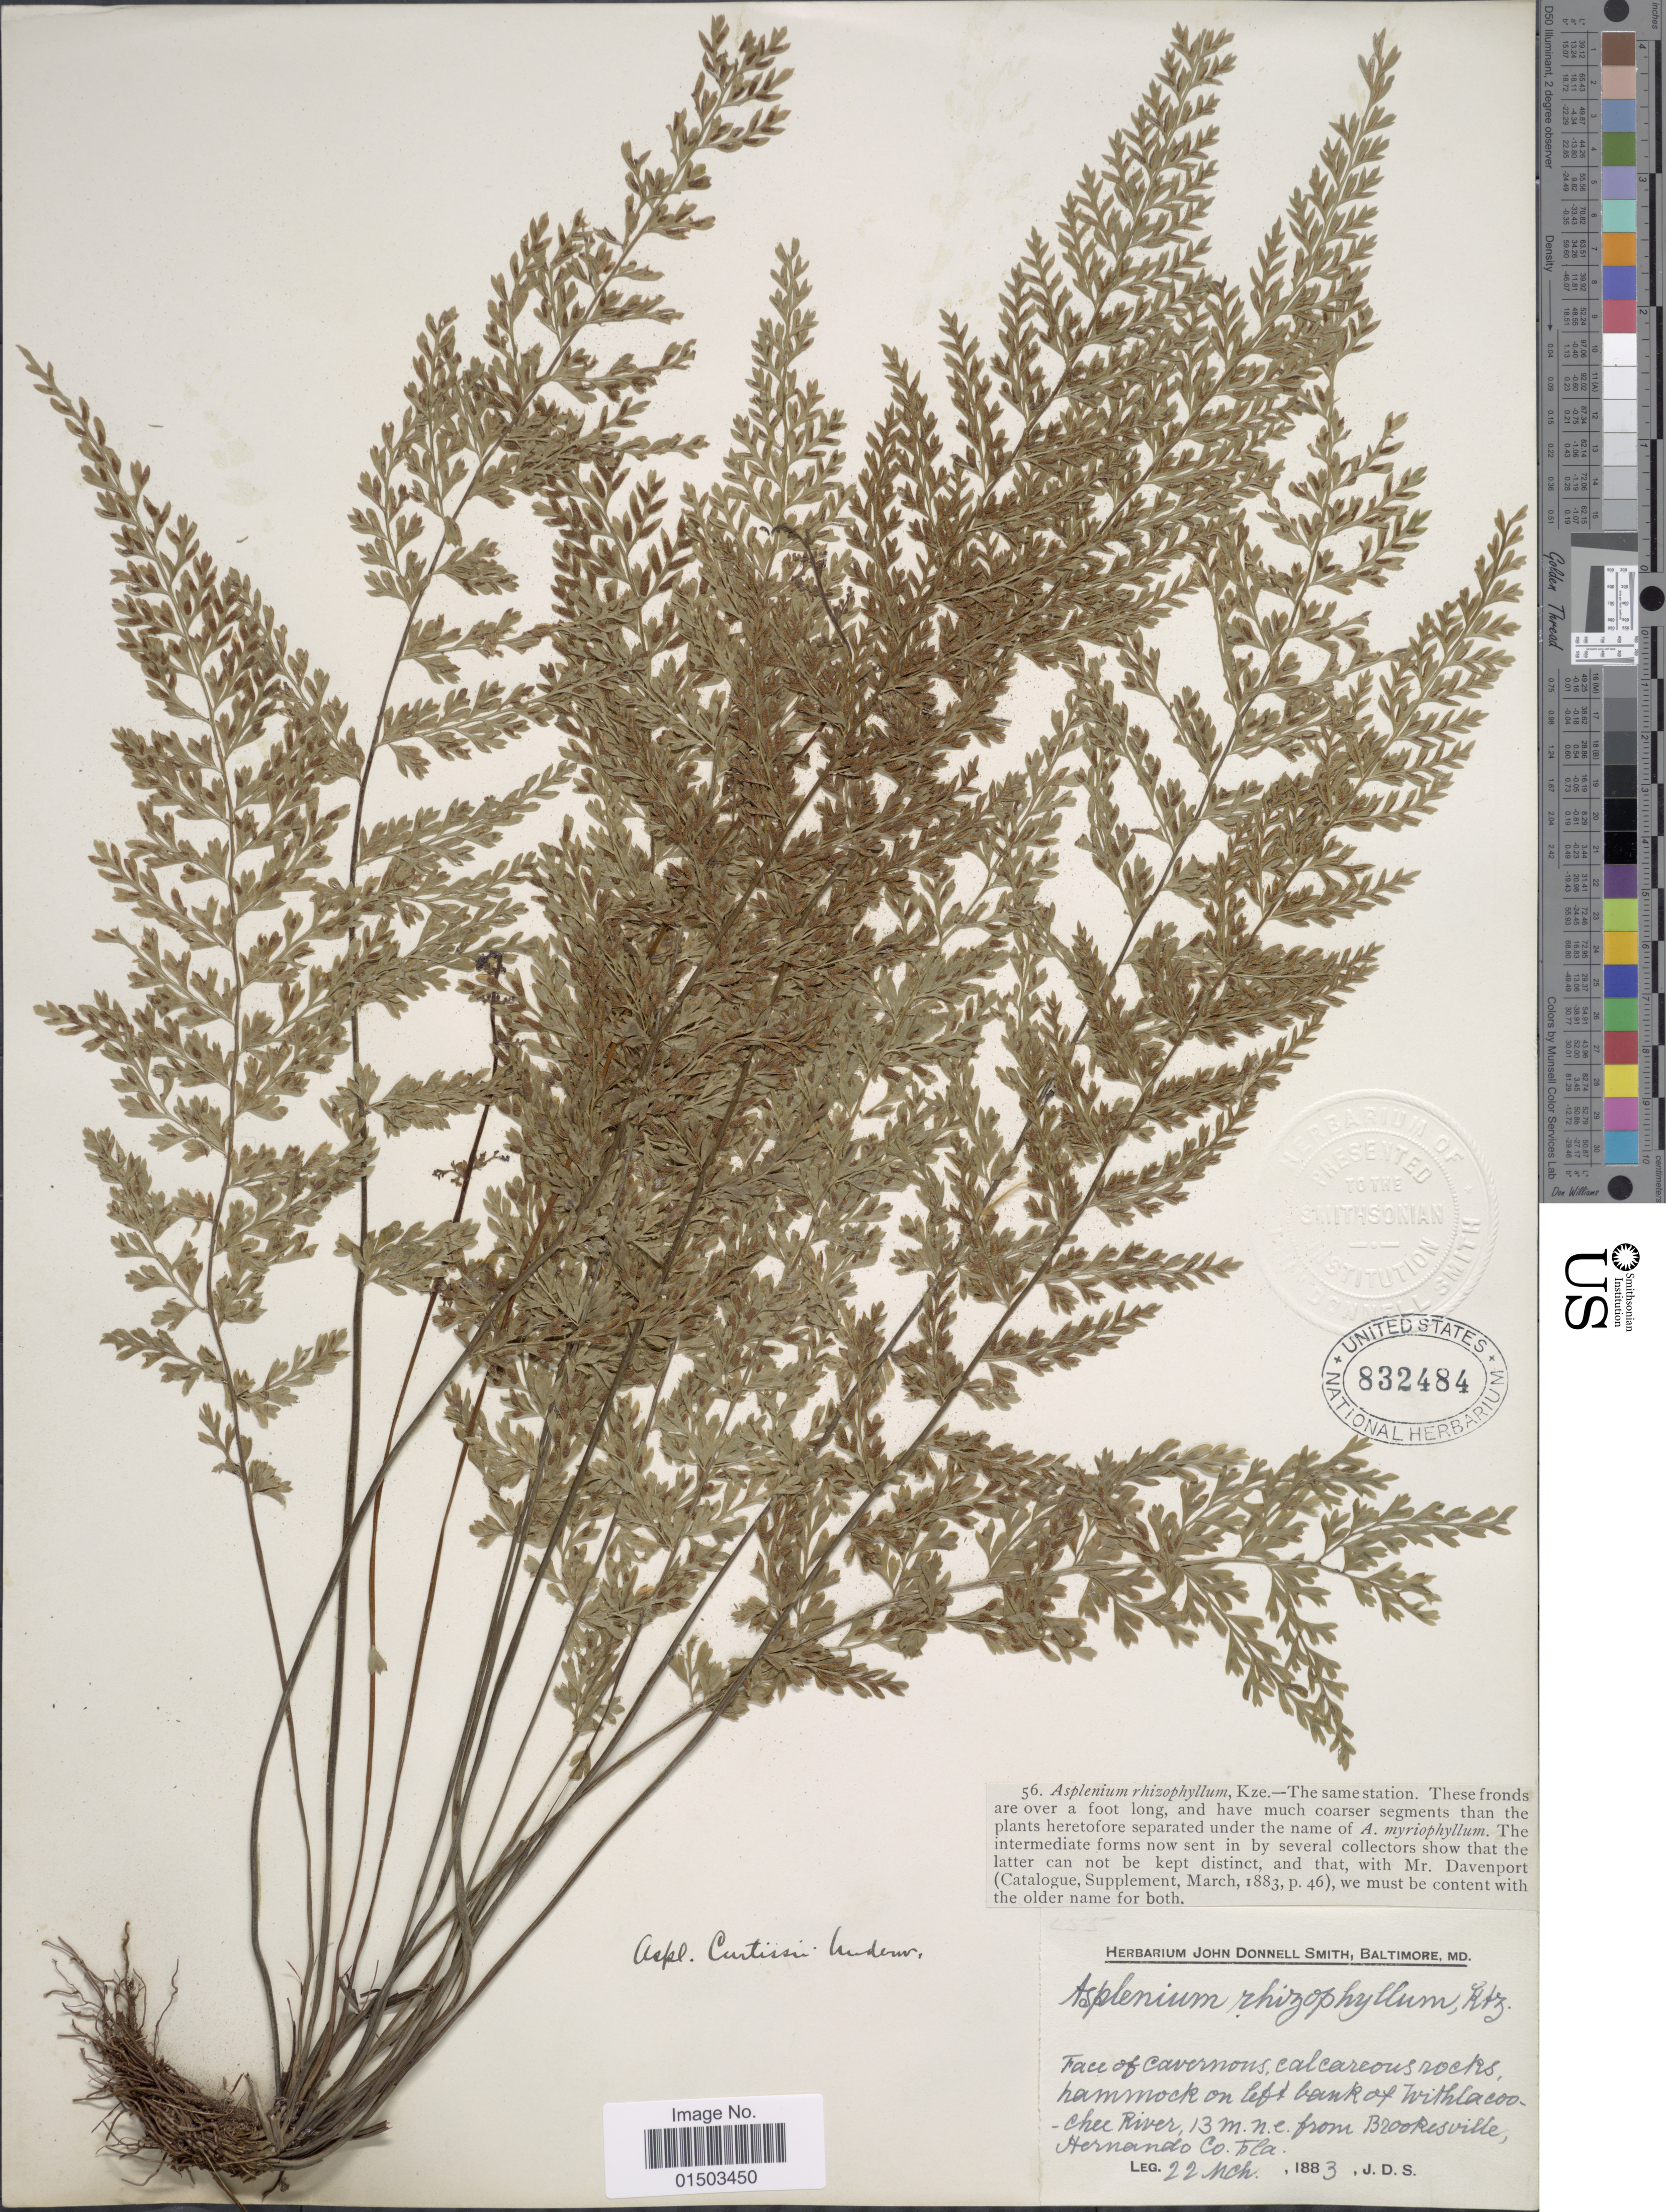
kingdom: Plantae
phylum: Tracheophyta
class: Polypodiopsida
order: Polypodiales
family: Aspleniaceae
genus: Asplenium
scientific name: Asplenium curtissii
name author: Underw.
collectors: J. Donnell Smith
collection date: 1883-03-22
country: United States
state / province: Florida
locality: Hammock on left bank of Withlacoochee 13 m.n.e from Brookesville, Hernando Co. Fla.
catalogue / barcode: US 832484